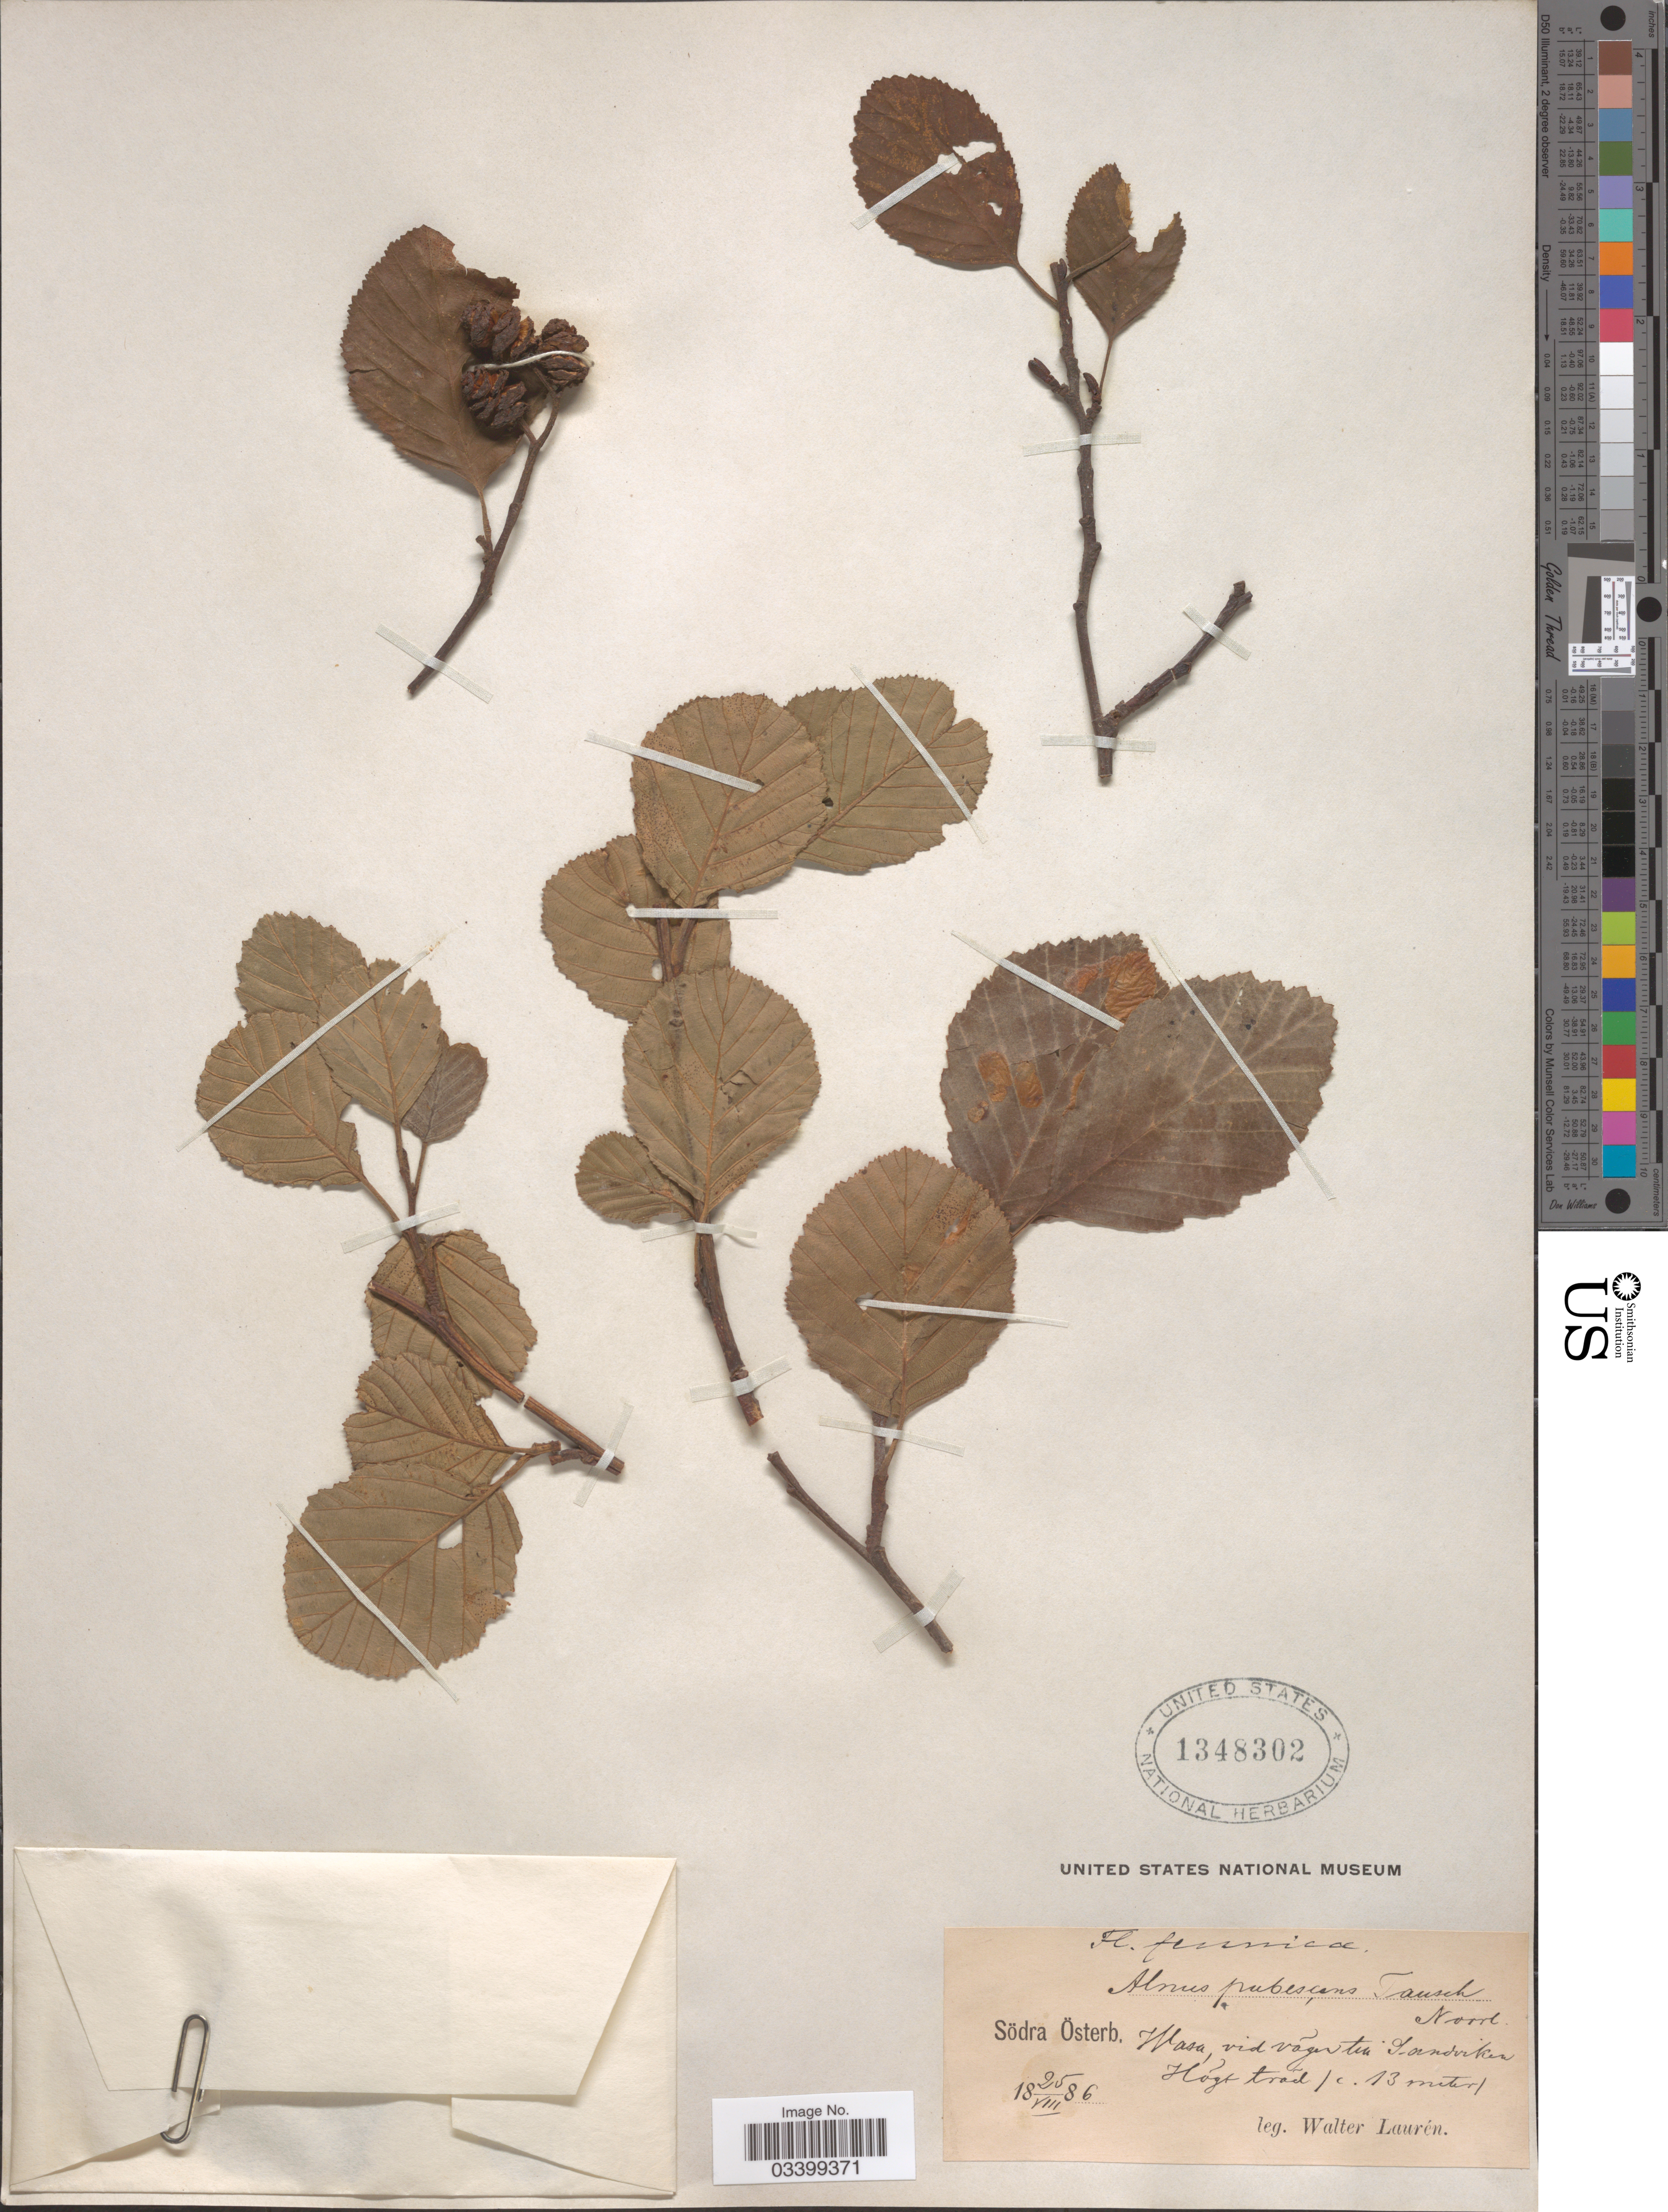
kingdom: Plantae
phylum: Tracheophyta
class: Magnoliopsida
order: Fagales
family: Betulaceae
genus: Alnus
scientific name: Alnus x pubescens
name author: Tausch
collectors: W. Lauren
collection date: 1886-08-25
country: Finland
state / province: Pohjanmaa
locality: Wasa [Vaasa], Sandviken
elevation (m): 13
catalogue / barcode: US 1348302